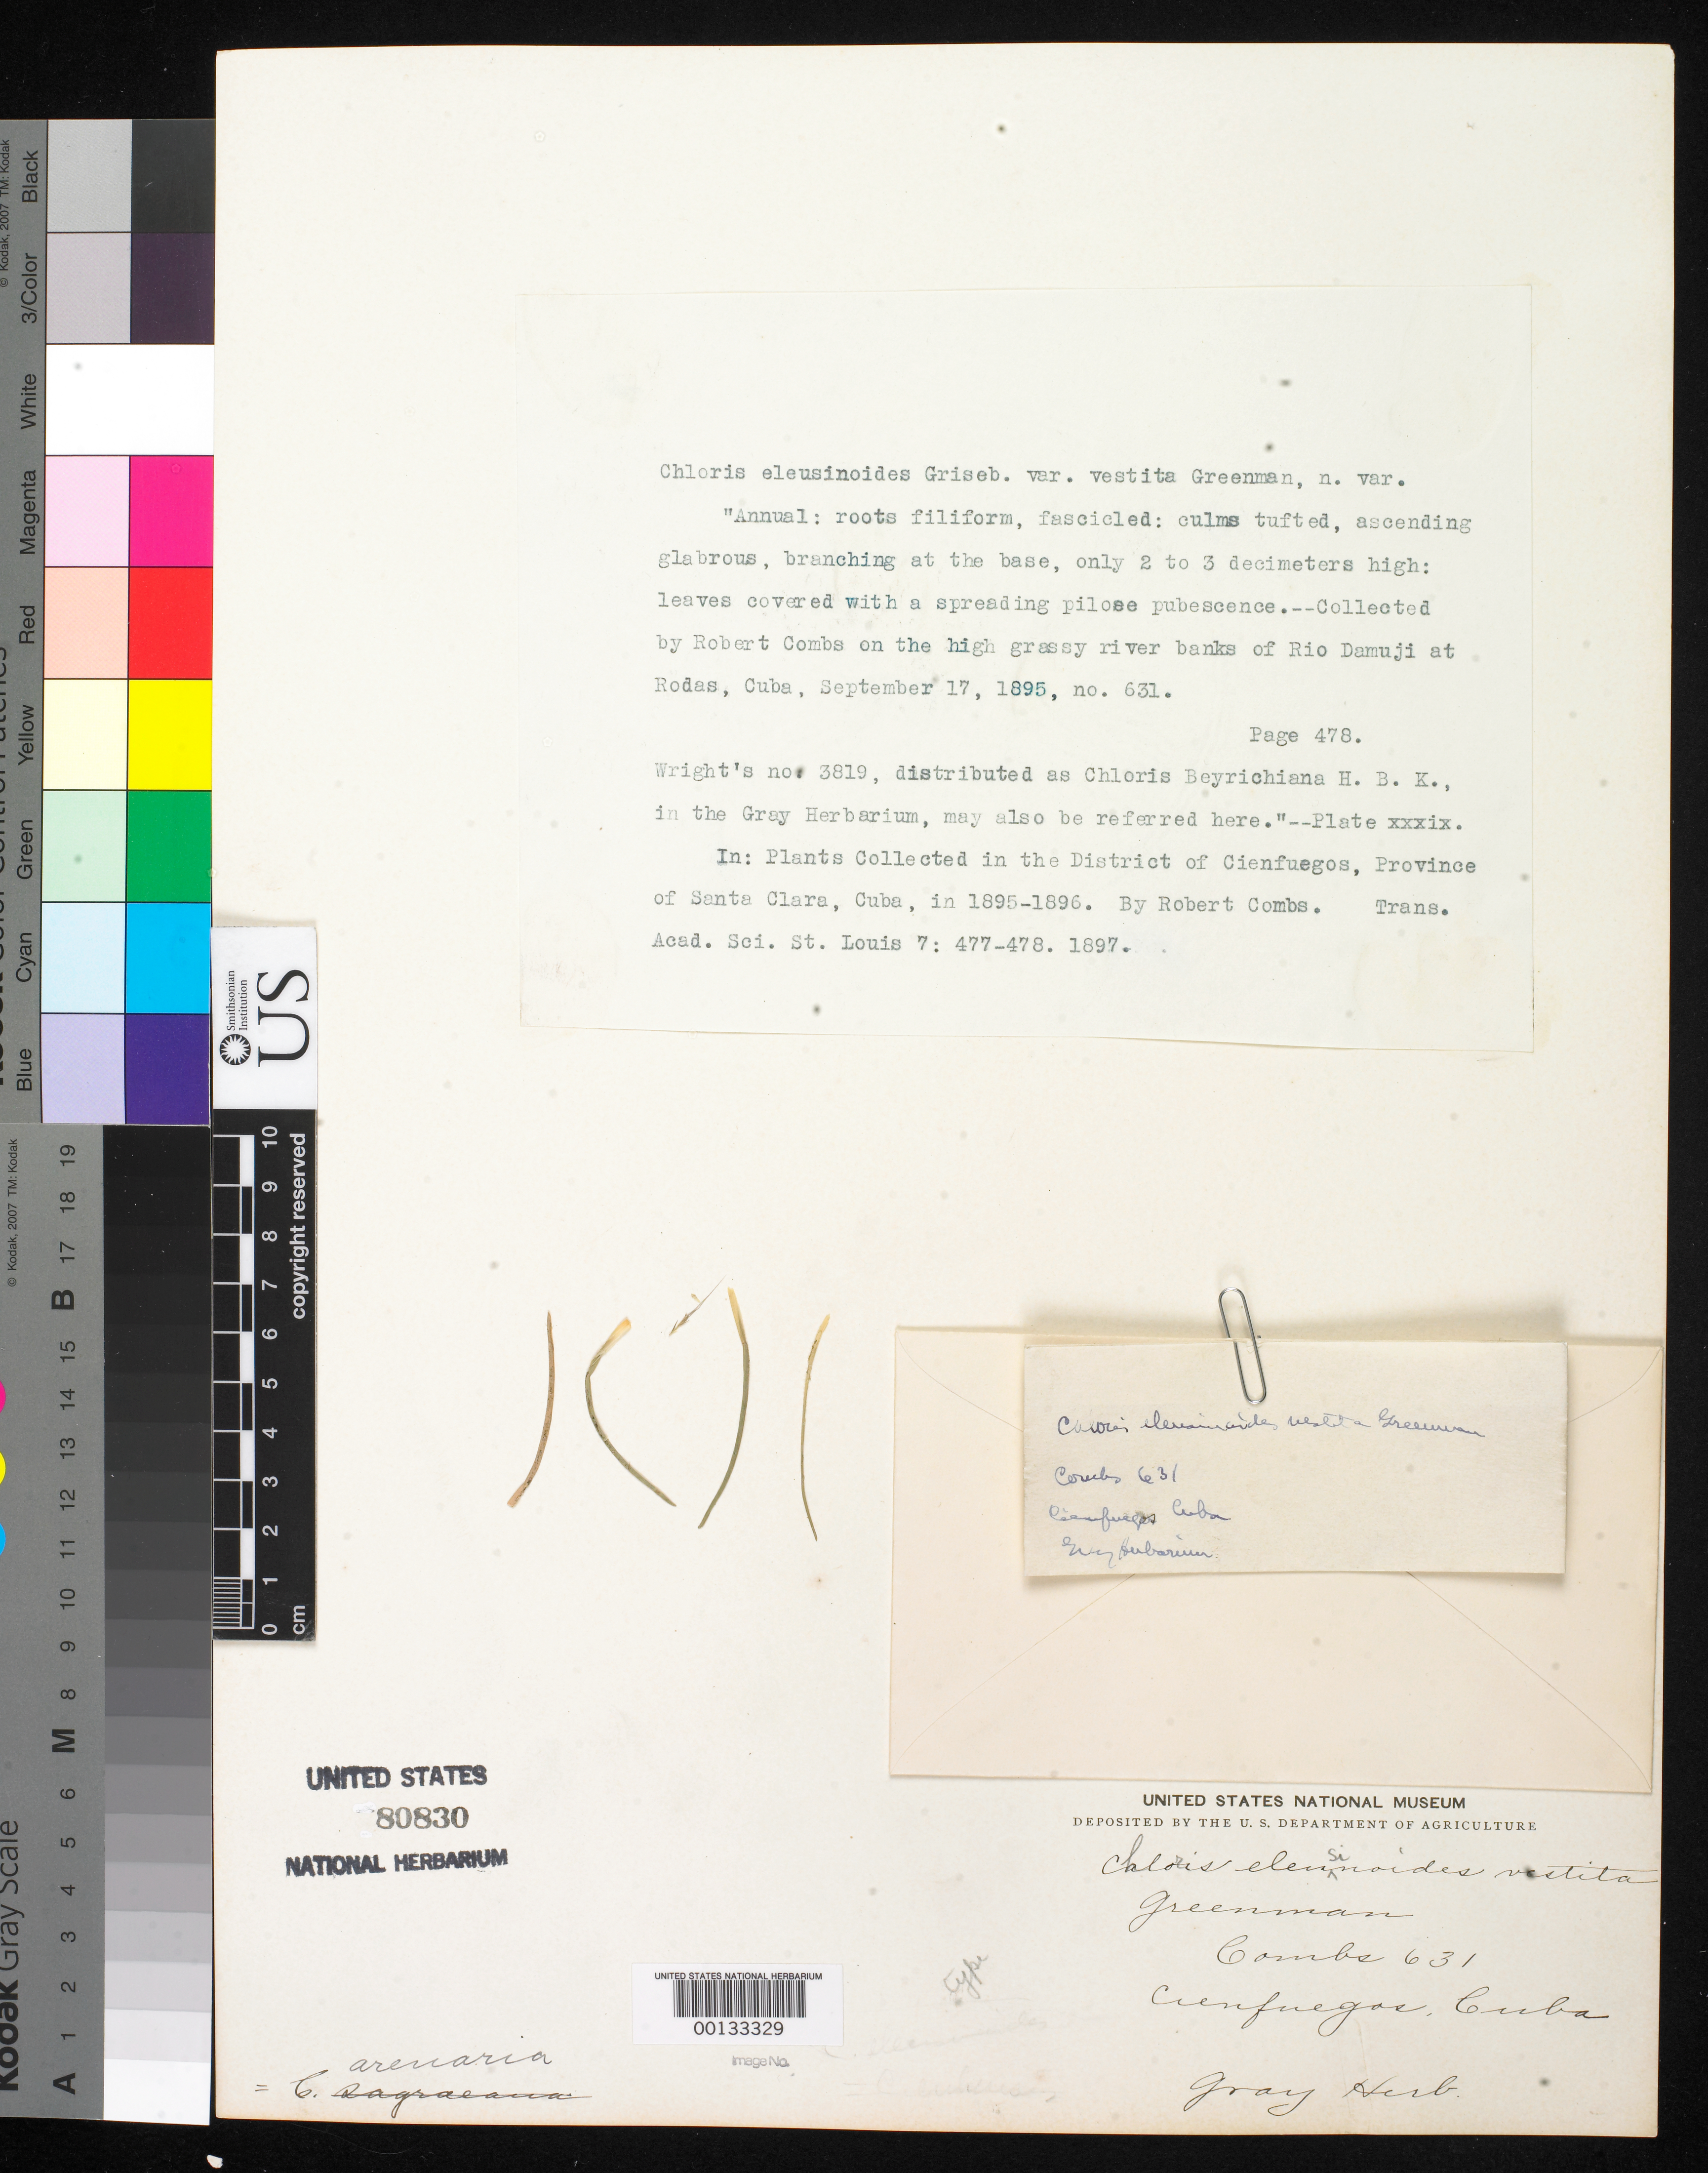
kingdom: Plantae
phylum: Tracheophyta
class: Liliopsida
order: Poales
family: Poaceae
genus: Chloris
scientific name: Chloris eleusinoides var. vestita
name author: Greenm. in Combs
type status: Type Collection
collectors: R. Combs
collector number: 631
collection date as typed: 17 Sep 1895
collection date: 1895-09-17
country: Cuba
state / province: Las Villas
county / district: Cienfuegas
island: Greater Antilles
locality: Banks of Rio Damuji at Rodas.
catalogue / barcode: US 80830